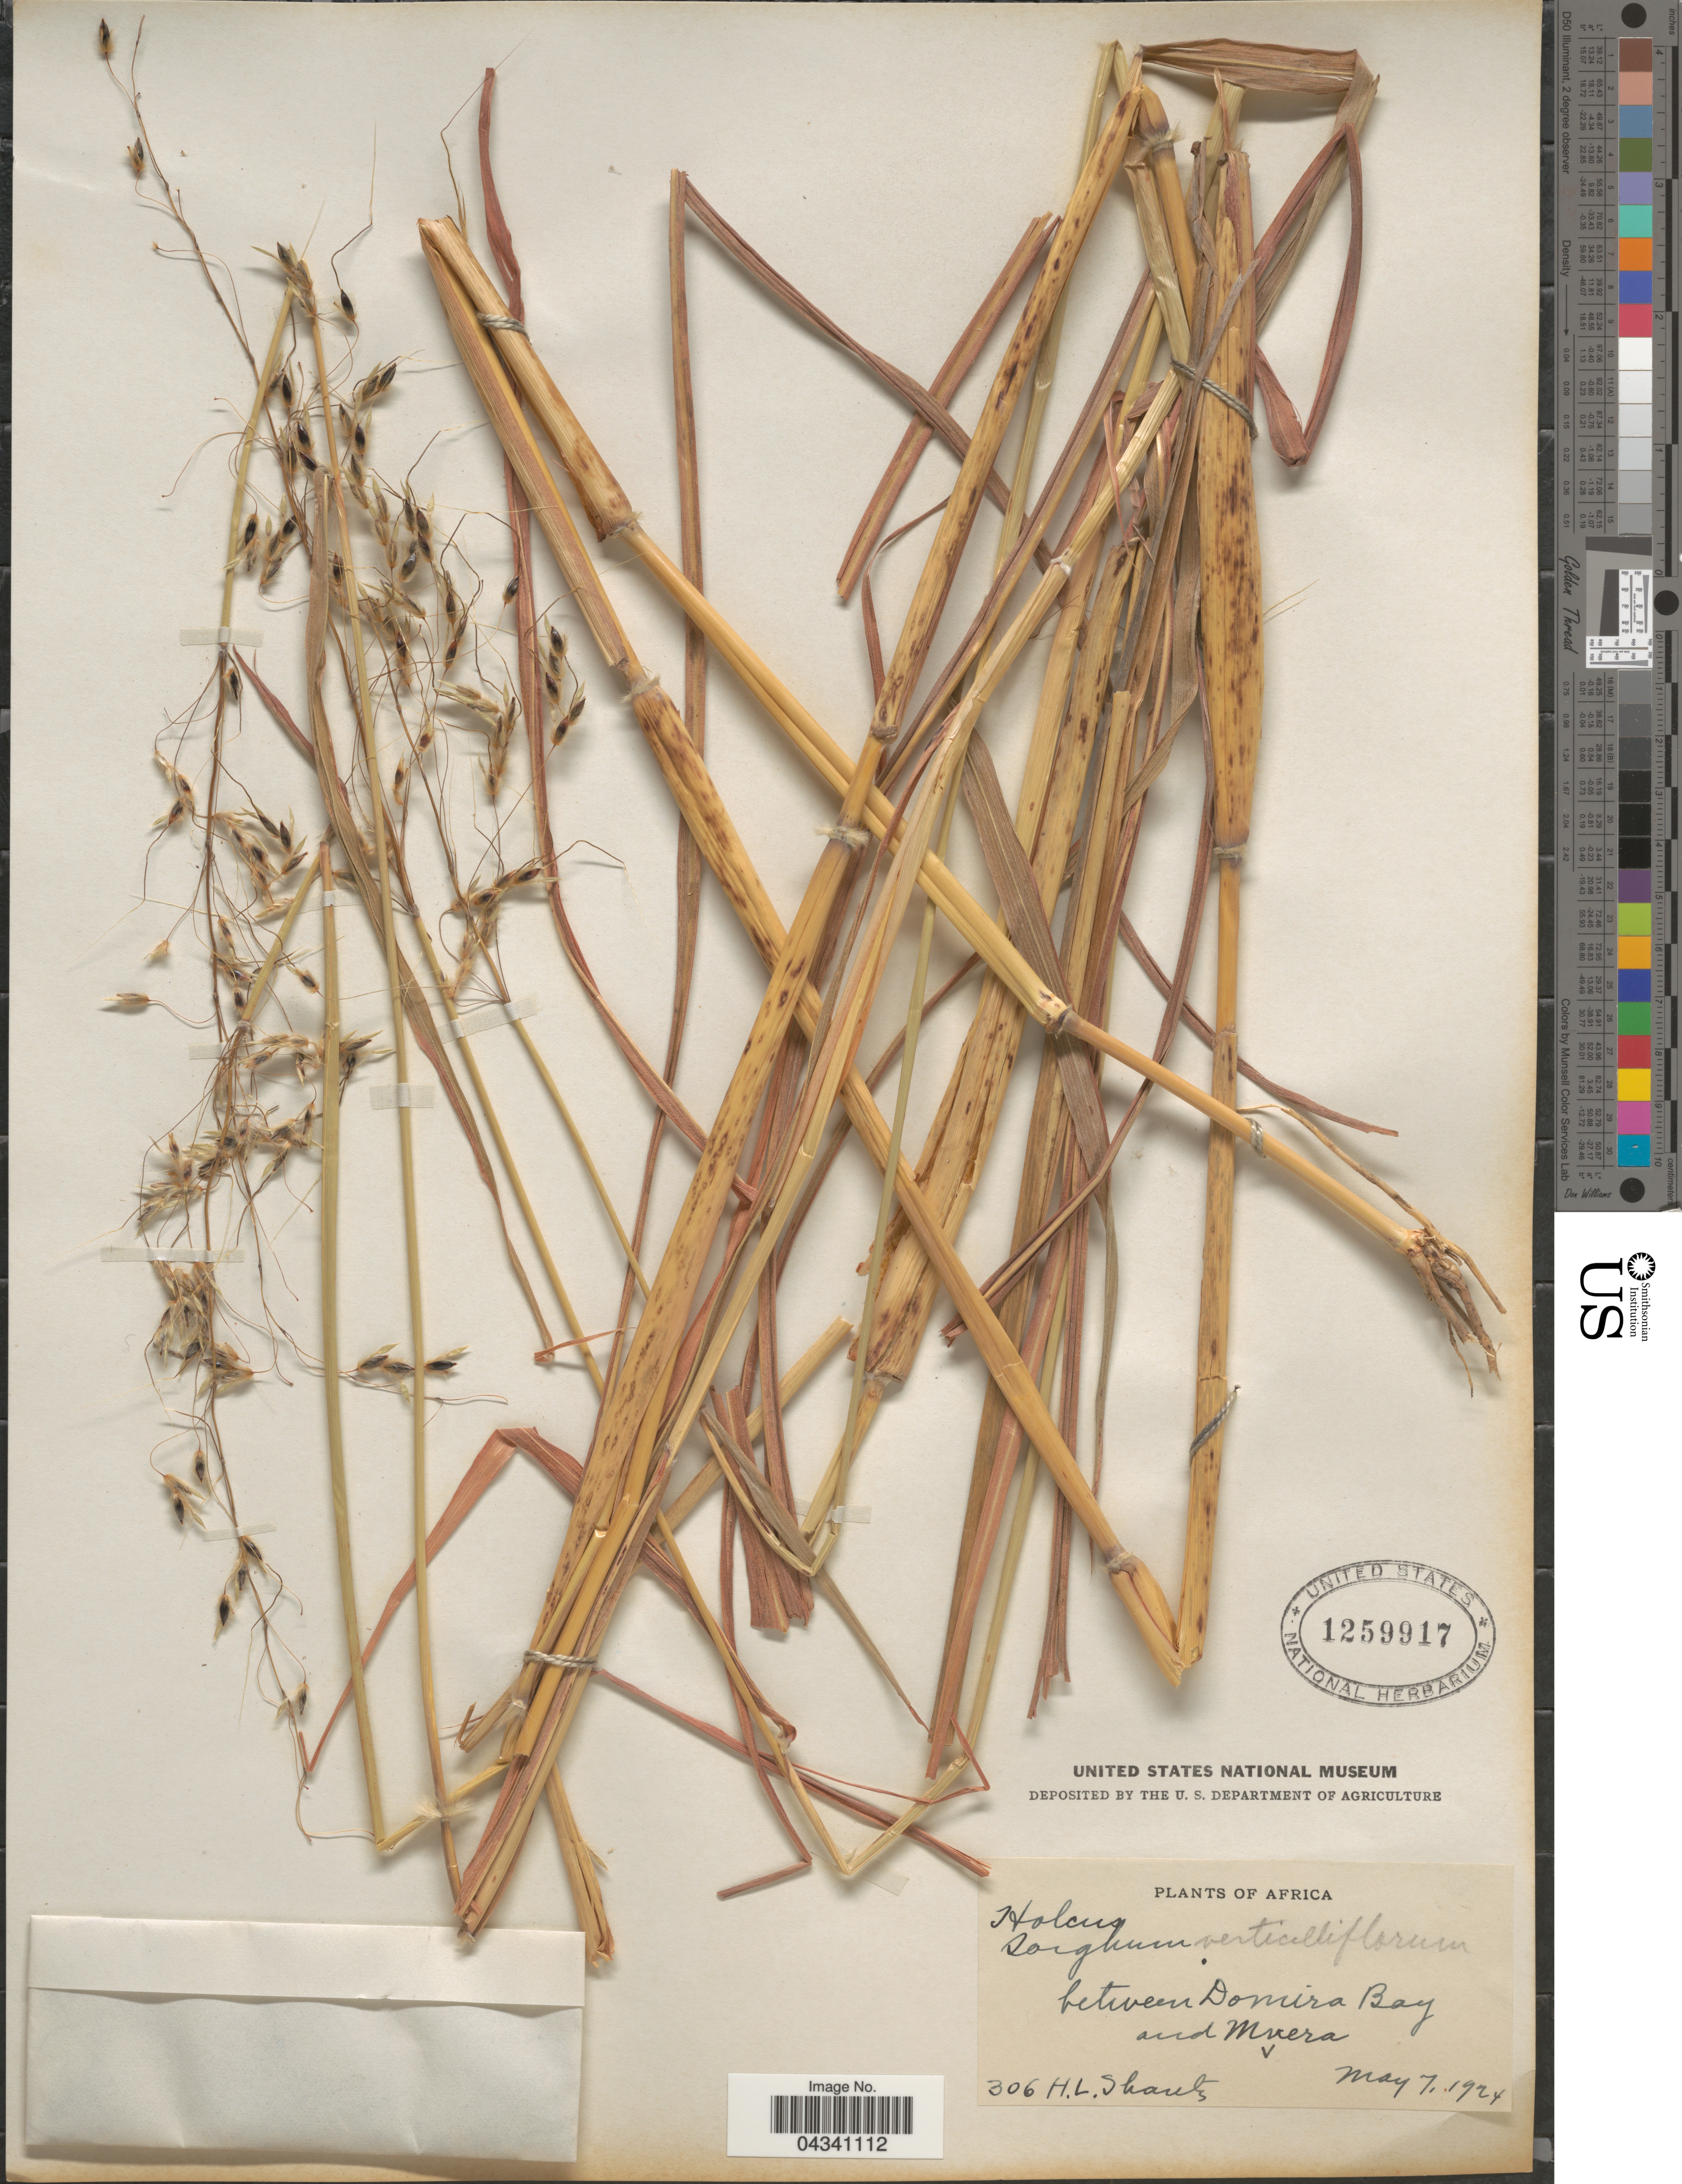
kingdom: Plantae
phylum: Tracheophyta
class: Liliopsida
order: Poales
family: Poaceae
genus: Sorghum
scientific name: Sorghum arundinaceum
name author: (Desv.) Stapf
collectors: H. Shantz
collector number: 306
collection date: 1924-05-07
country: Malawi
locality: Between Domira Bay and Mvera.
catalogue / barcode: US 1259917